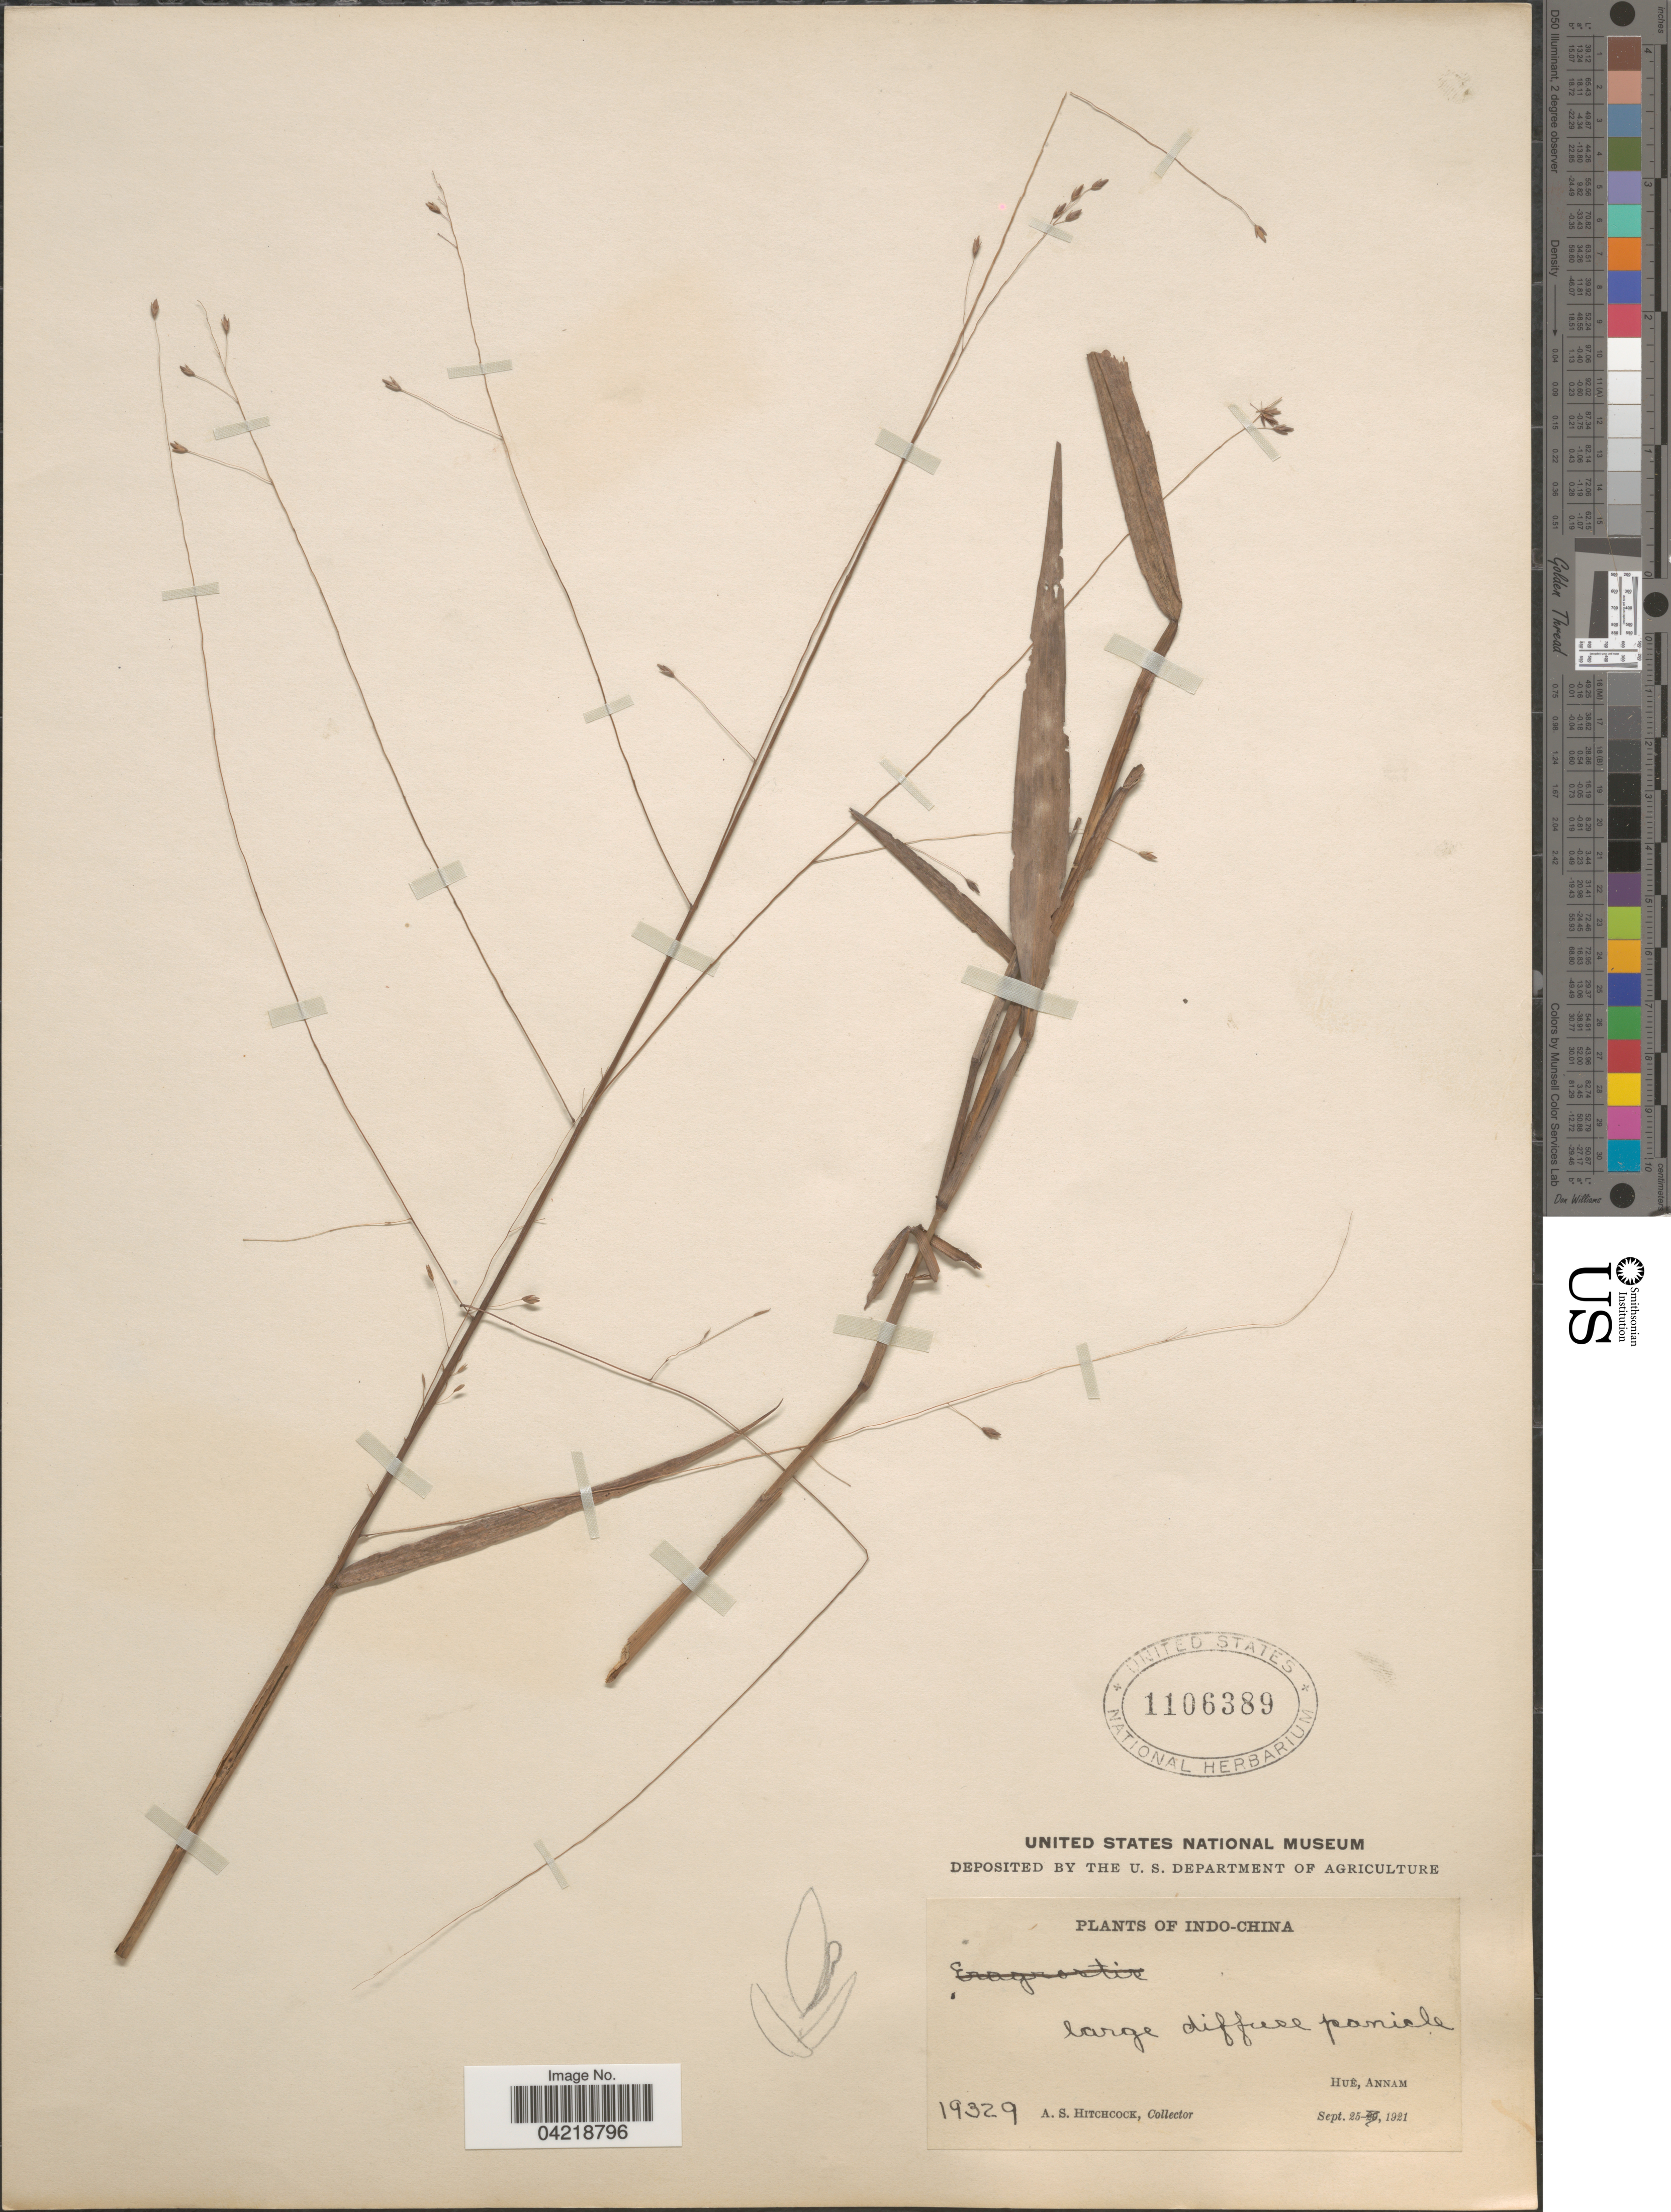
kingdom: Plantae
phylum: Tracheophyta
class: Liliopsida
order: Poales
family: Poaceae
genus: Centotheca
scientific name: Centotheca uniflora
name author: Swallen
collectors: A. S. Hitchcock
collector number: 19329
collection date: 1921-09-25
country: Vietnam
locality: Huê, Annam. Indo-China.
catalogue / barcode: US 1106389